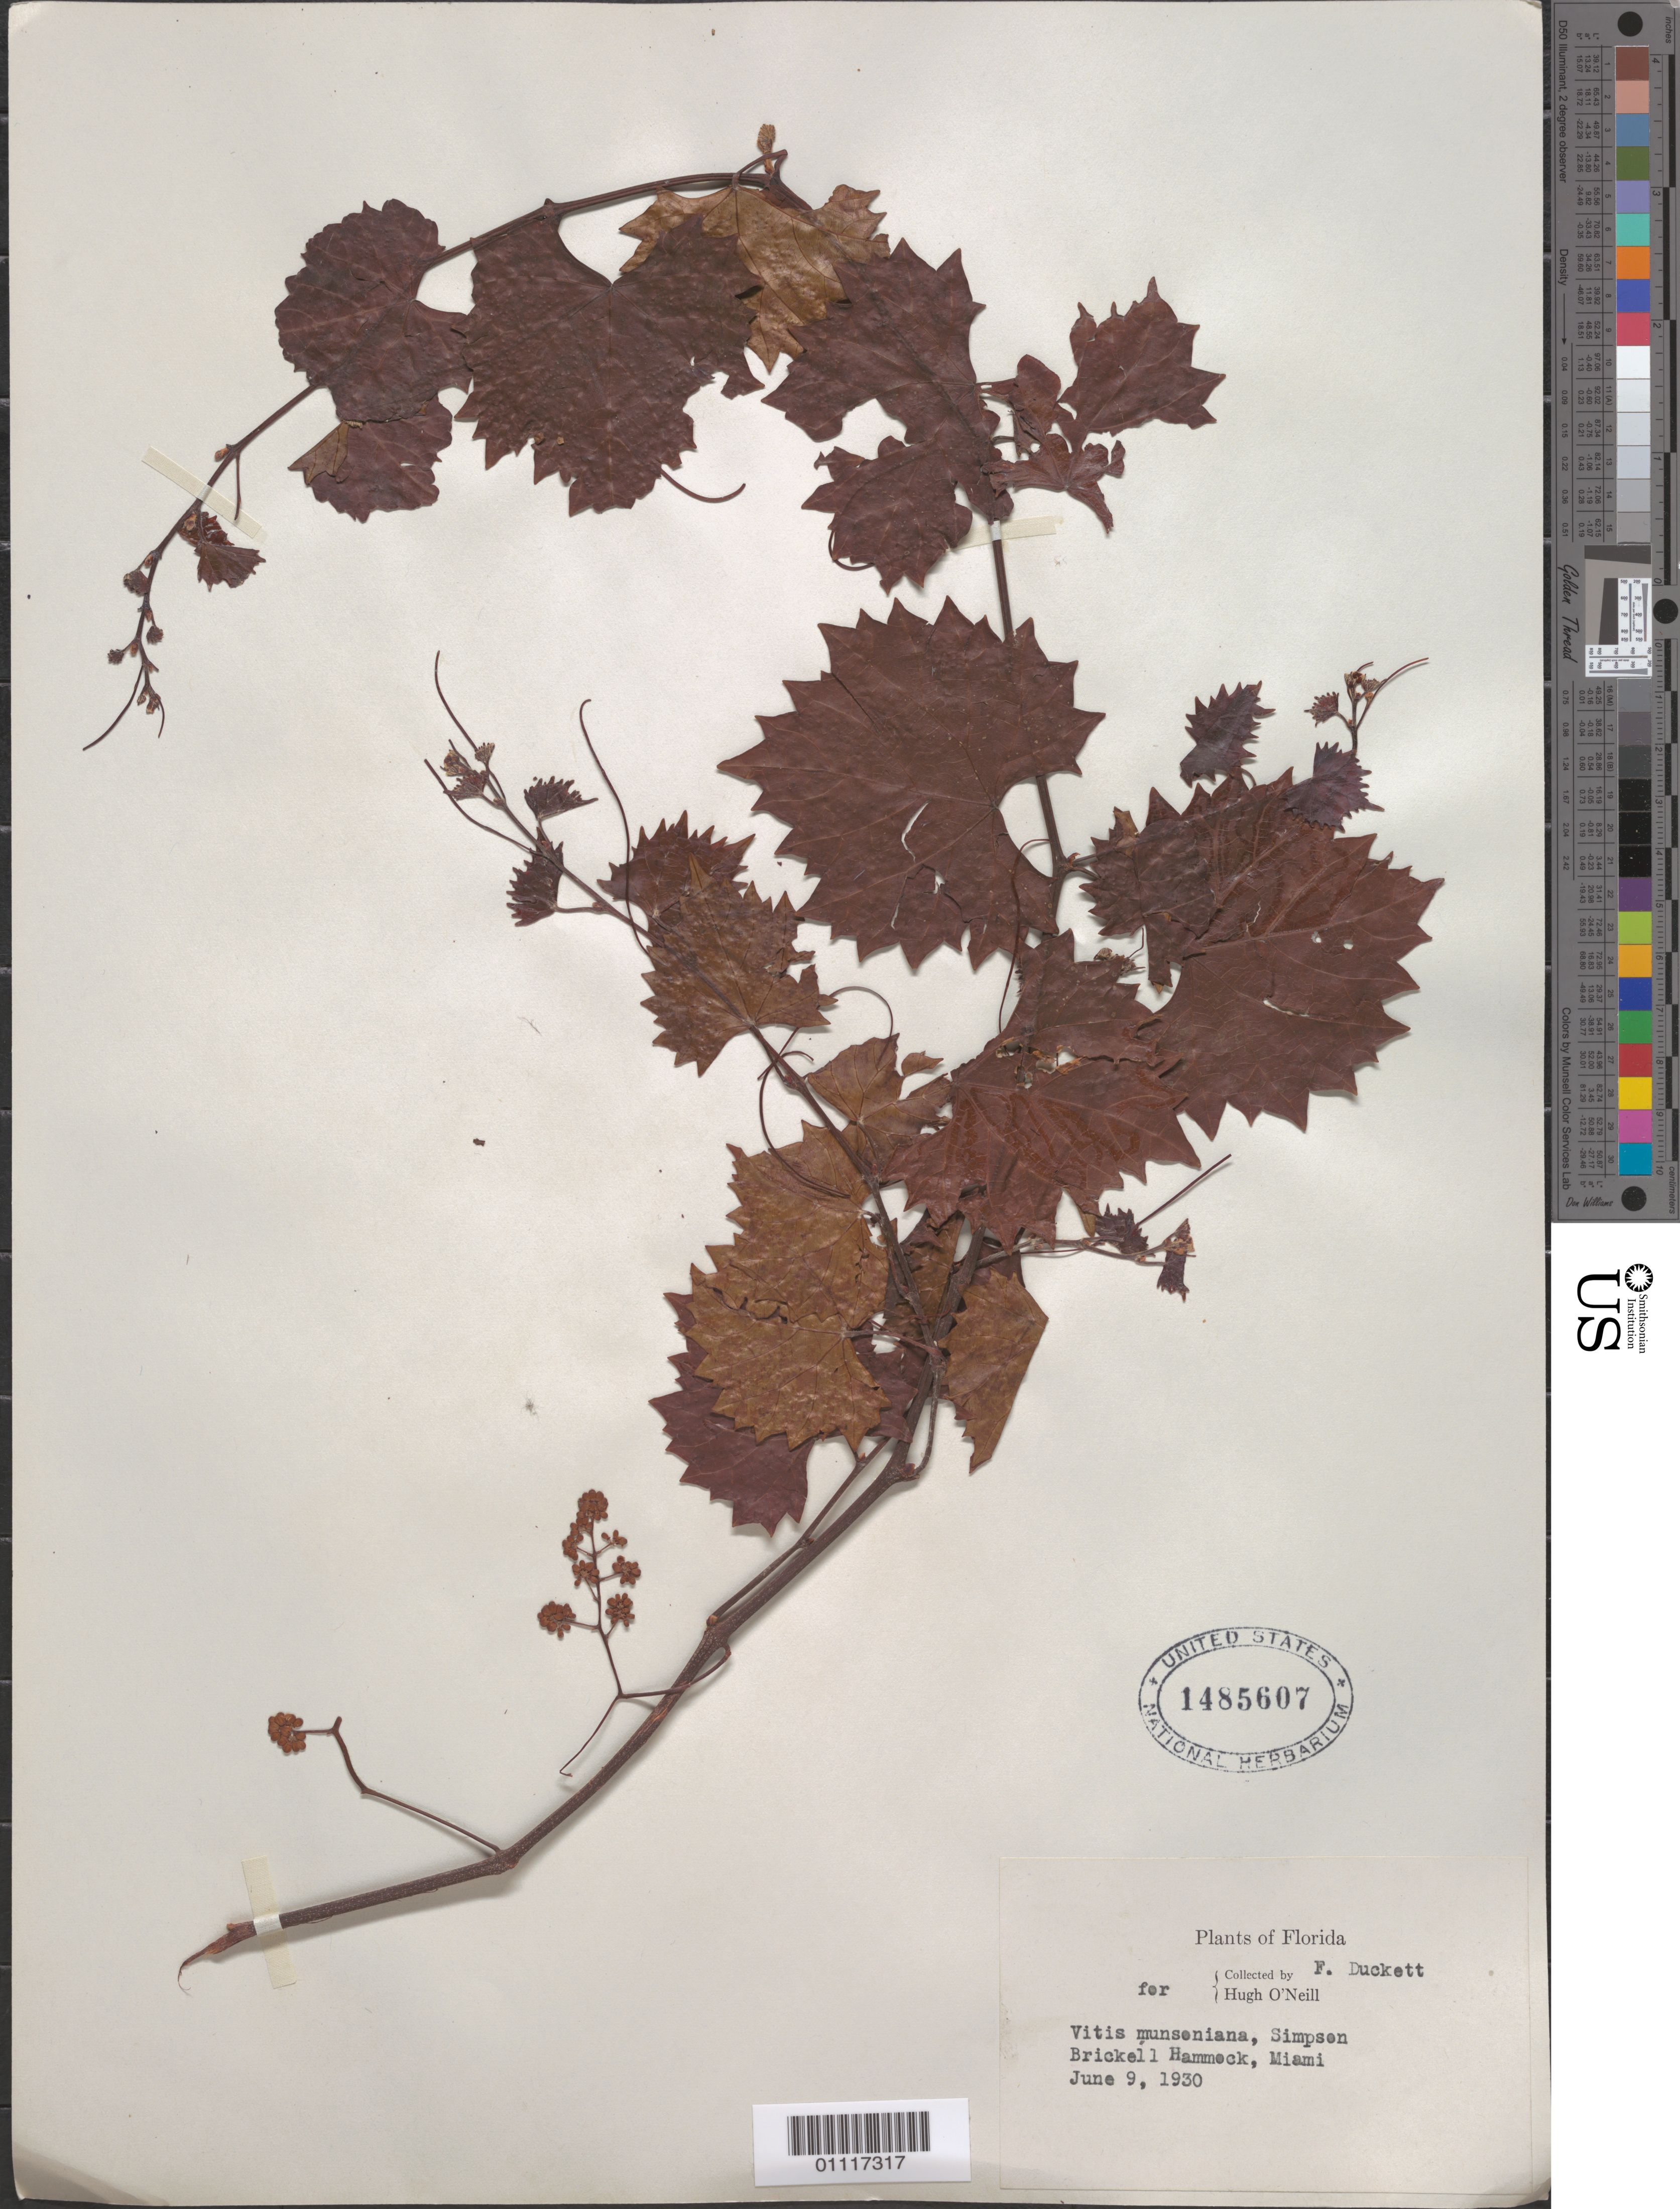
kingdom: Plantae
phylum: Tracheophyta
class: Magnoliopsida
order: Vitales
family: Vitaceae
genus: Vitis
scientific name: Vitis munsoniana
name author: J.H. Simpson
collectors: F. Duckett & H. O'Neill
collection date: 1930-06-09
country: United States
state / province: Florida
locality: Brickell Hammock, Miami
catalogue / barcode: US 1485607